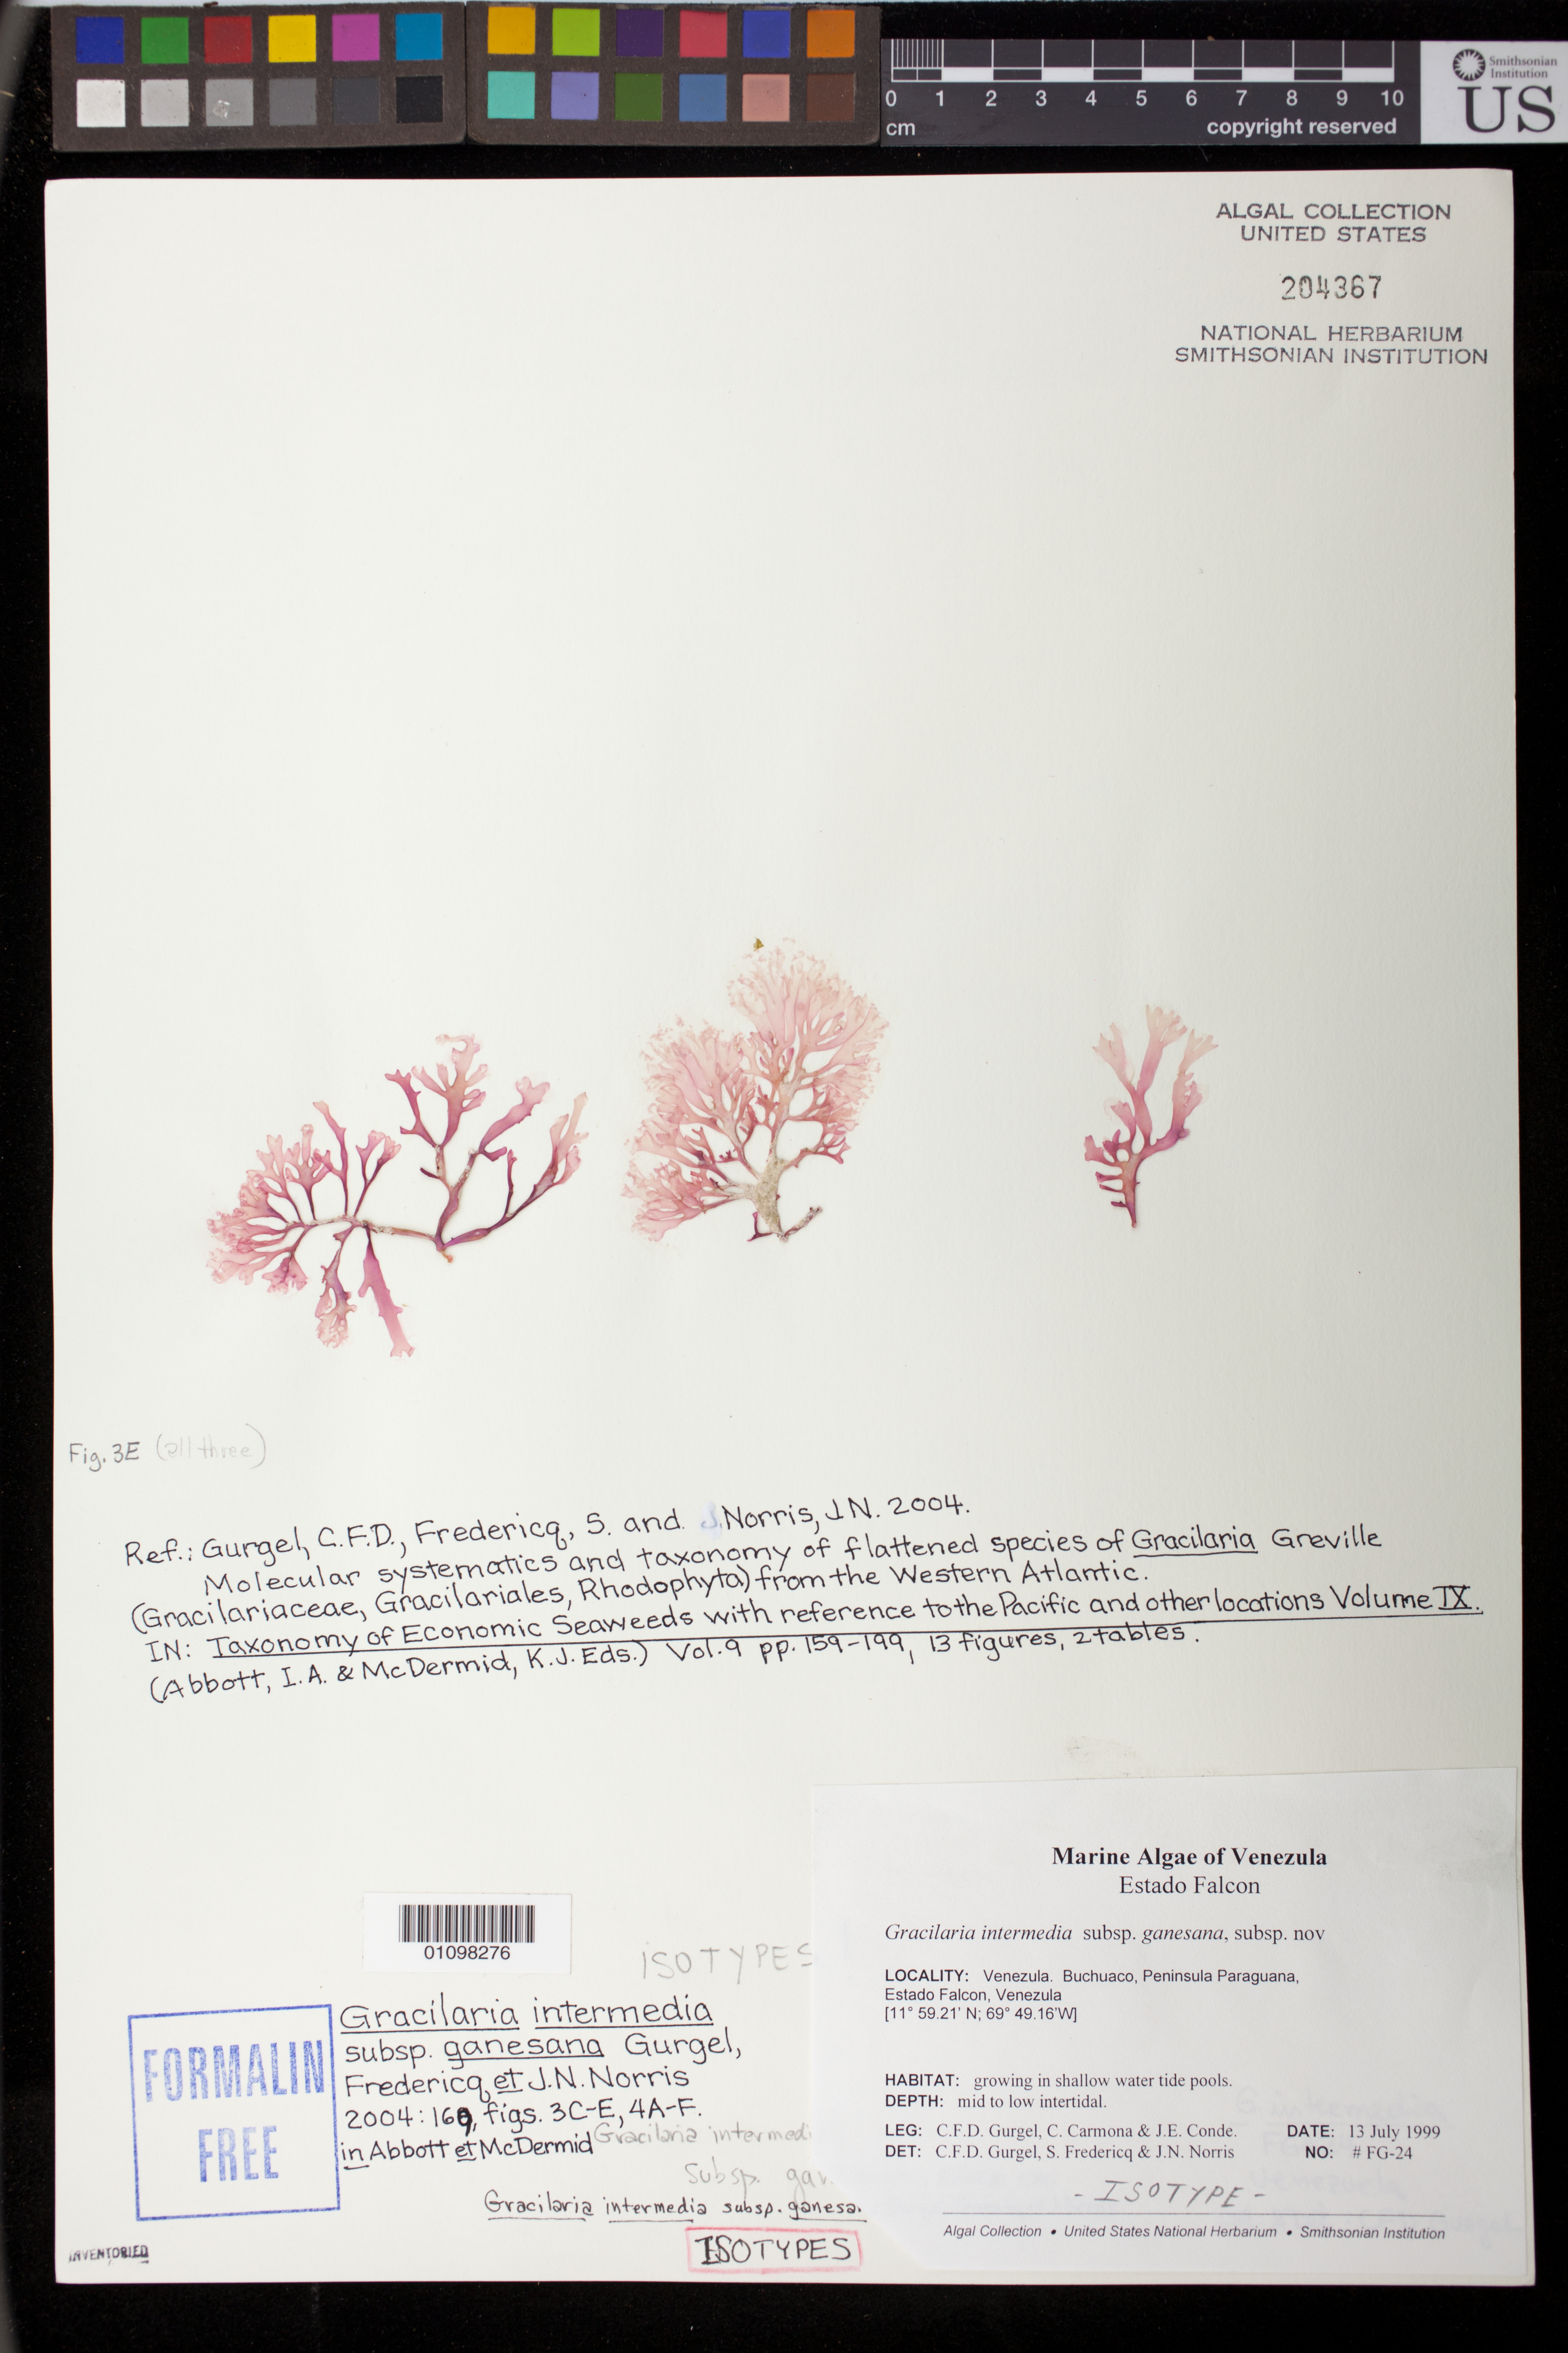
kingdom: Plantae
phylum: Rhodophyta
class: Florideophyceae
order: Gracilariales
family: Gracilariaceae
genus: Gracilaria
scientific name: Gracilaria intermedia subsp. ganesana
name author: Gurgel et al. in I.A. Abbott & McDermid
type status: Isotype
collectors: C. Gurgel, J. Conde & C. Carmona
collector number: FG-24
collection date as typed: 13 Jul 1999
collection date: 1999-07-13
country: Venezuela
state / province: Falcón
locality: Buchuaco, Peninsula Paraguana.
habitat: Growing in shallow water tide pools, mid to low intertidal.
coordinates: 11 59.21'N, 69 49.16'W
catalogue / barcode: US 204367